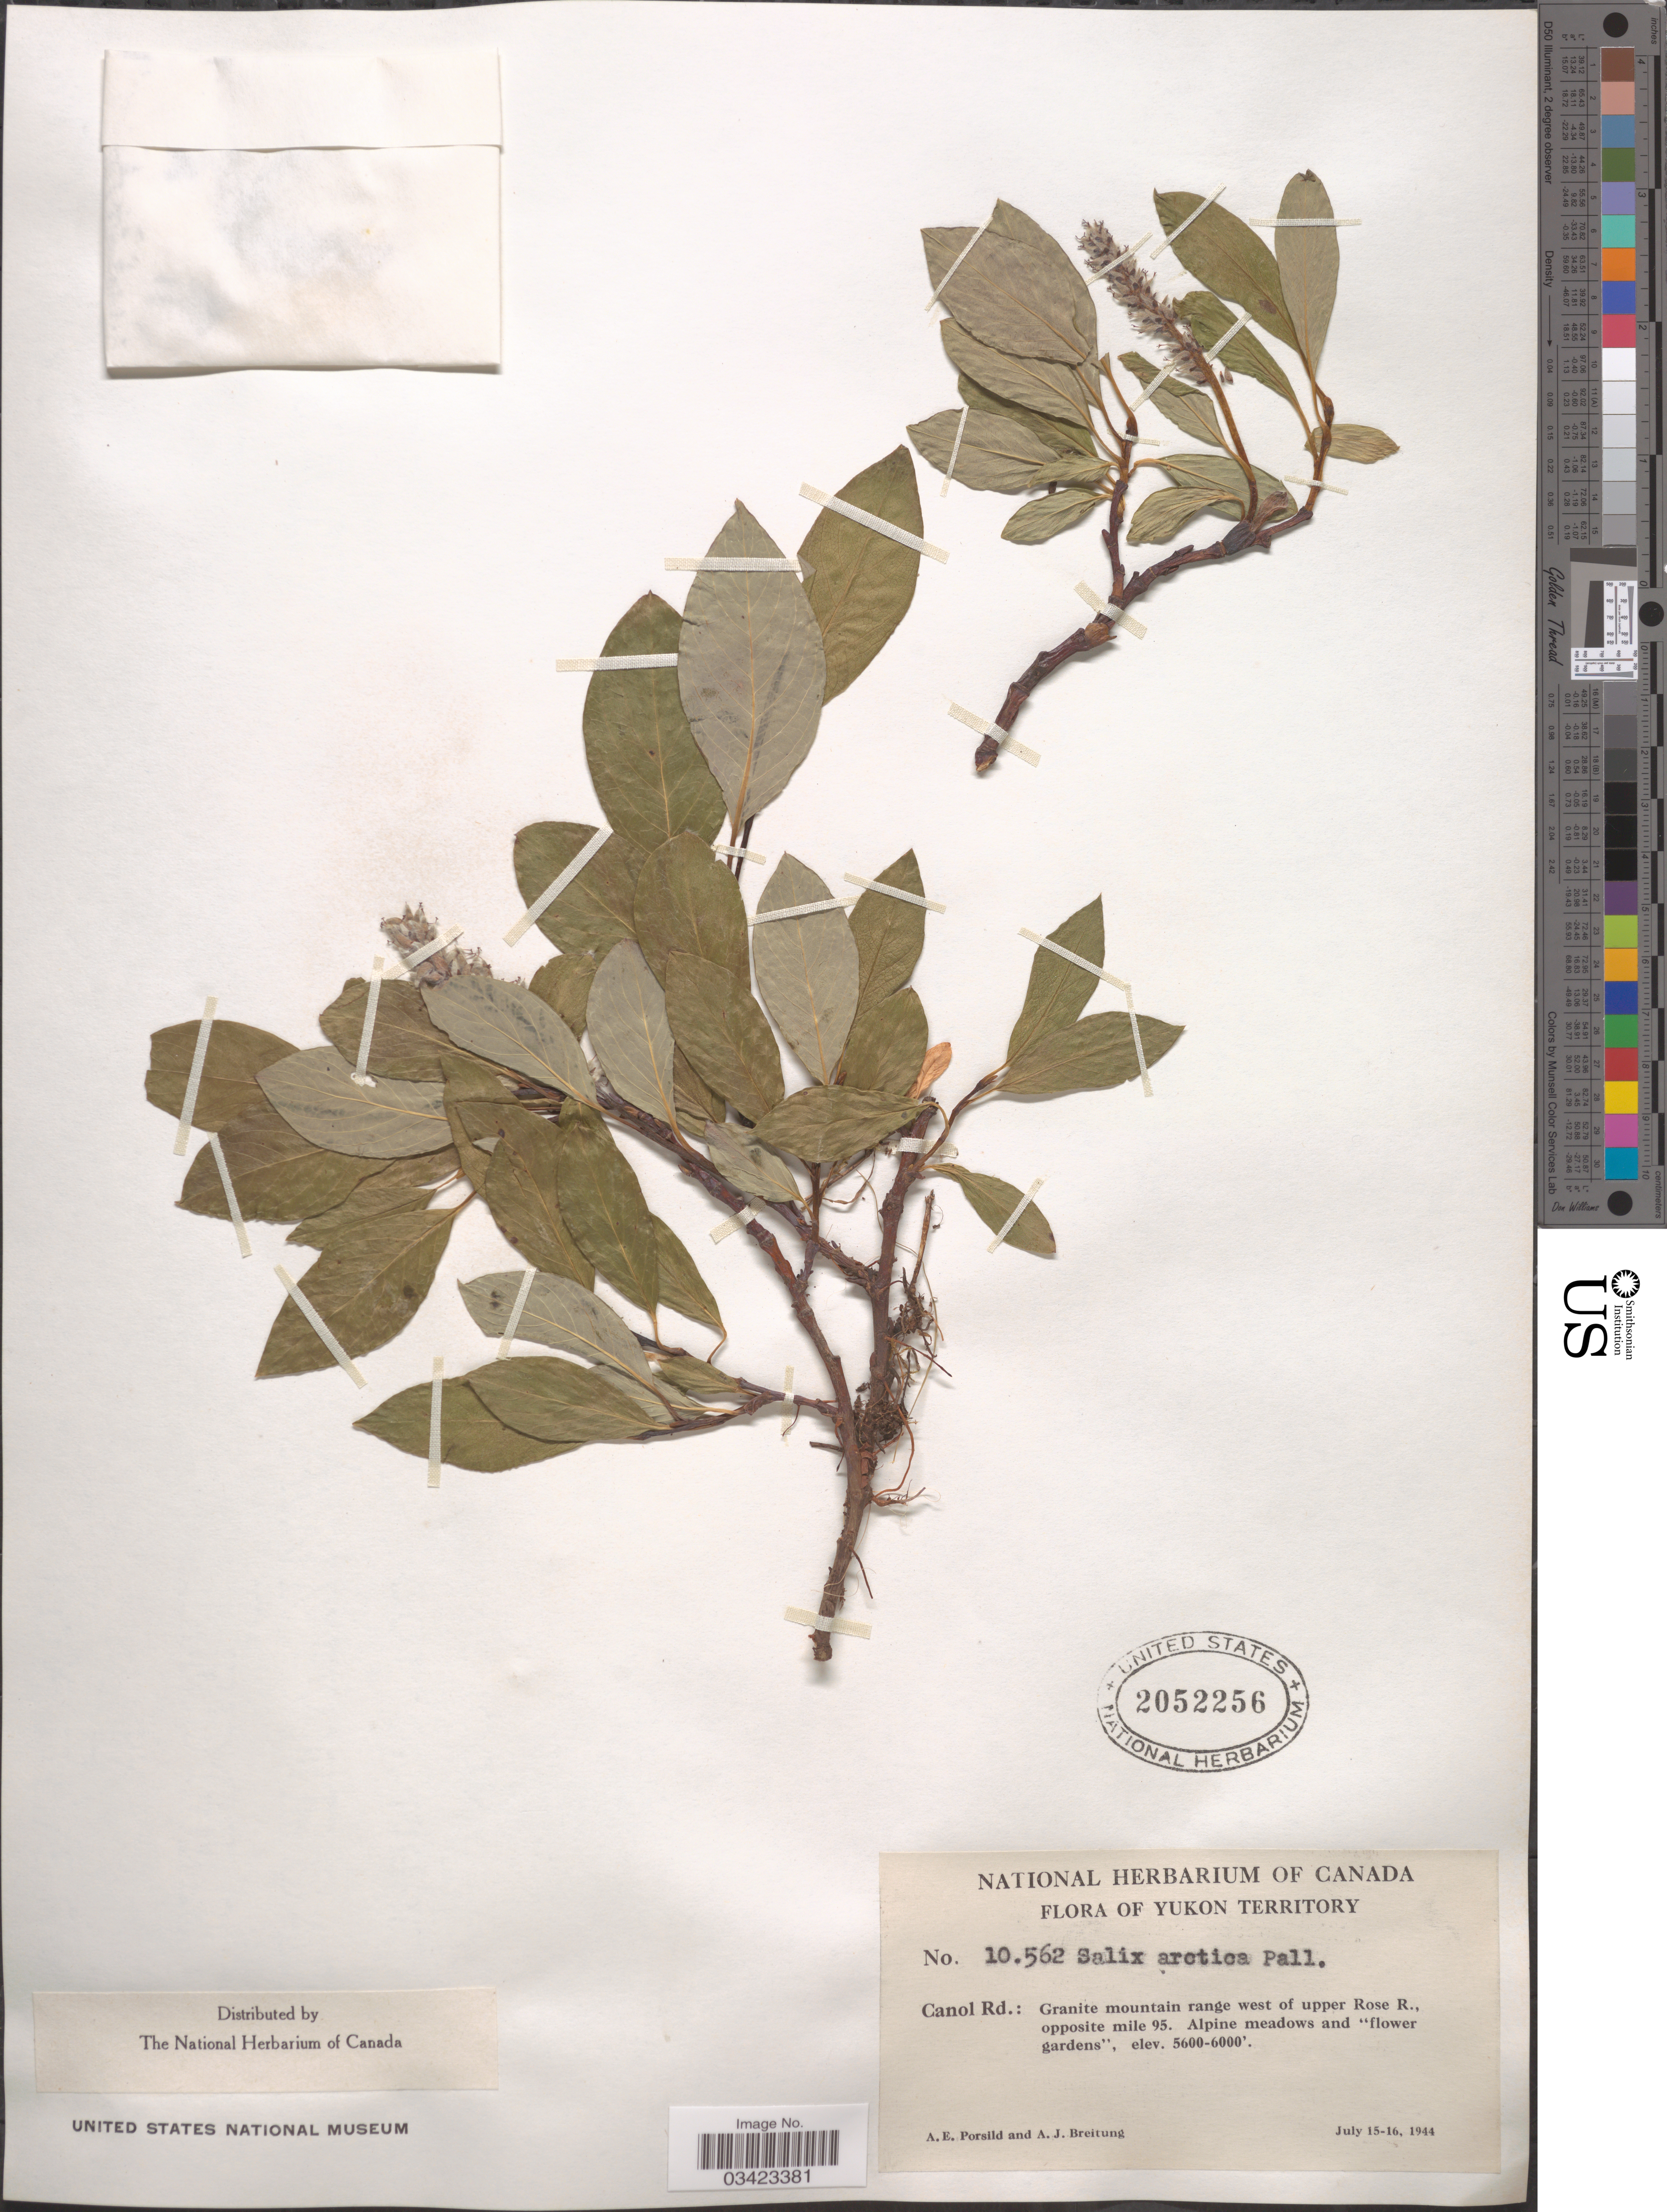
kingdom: Plantae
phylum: Tracheophyta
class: Magnoliopsida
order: Malpighiales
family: Salicaceae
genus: Salix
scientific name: Salix arctica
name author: Pall.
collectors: A. E. Porsild & A. Breitung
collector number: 10562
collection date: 1944-07-15/1944-07-16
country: Canada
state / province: Yukon Territory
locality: Canol Rd.: Granite mountain range west of upper Rose R., opposite mile 95.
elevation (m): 1707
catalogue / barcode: US 2052256